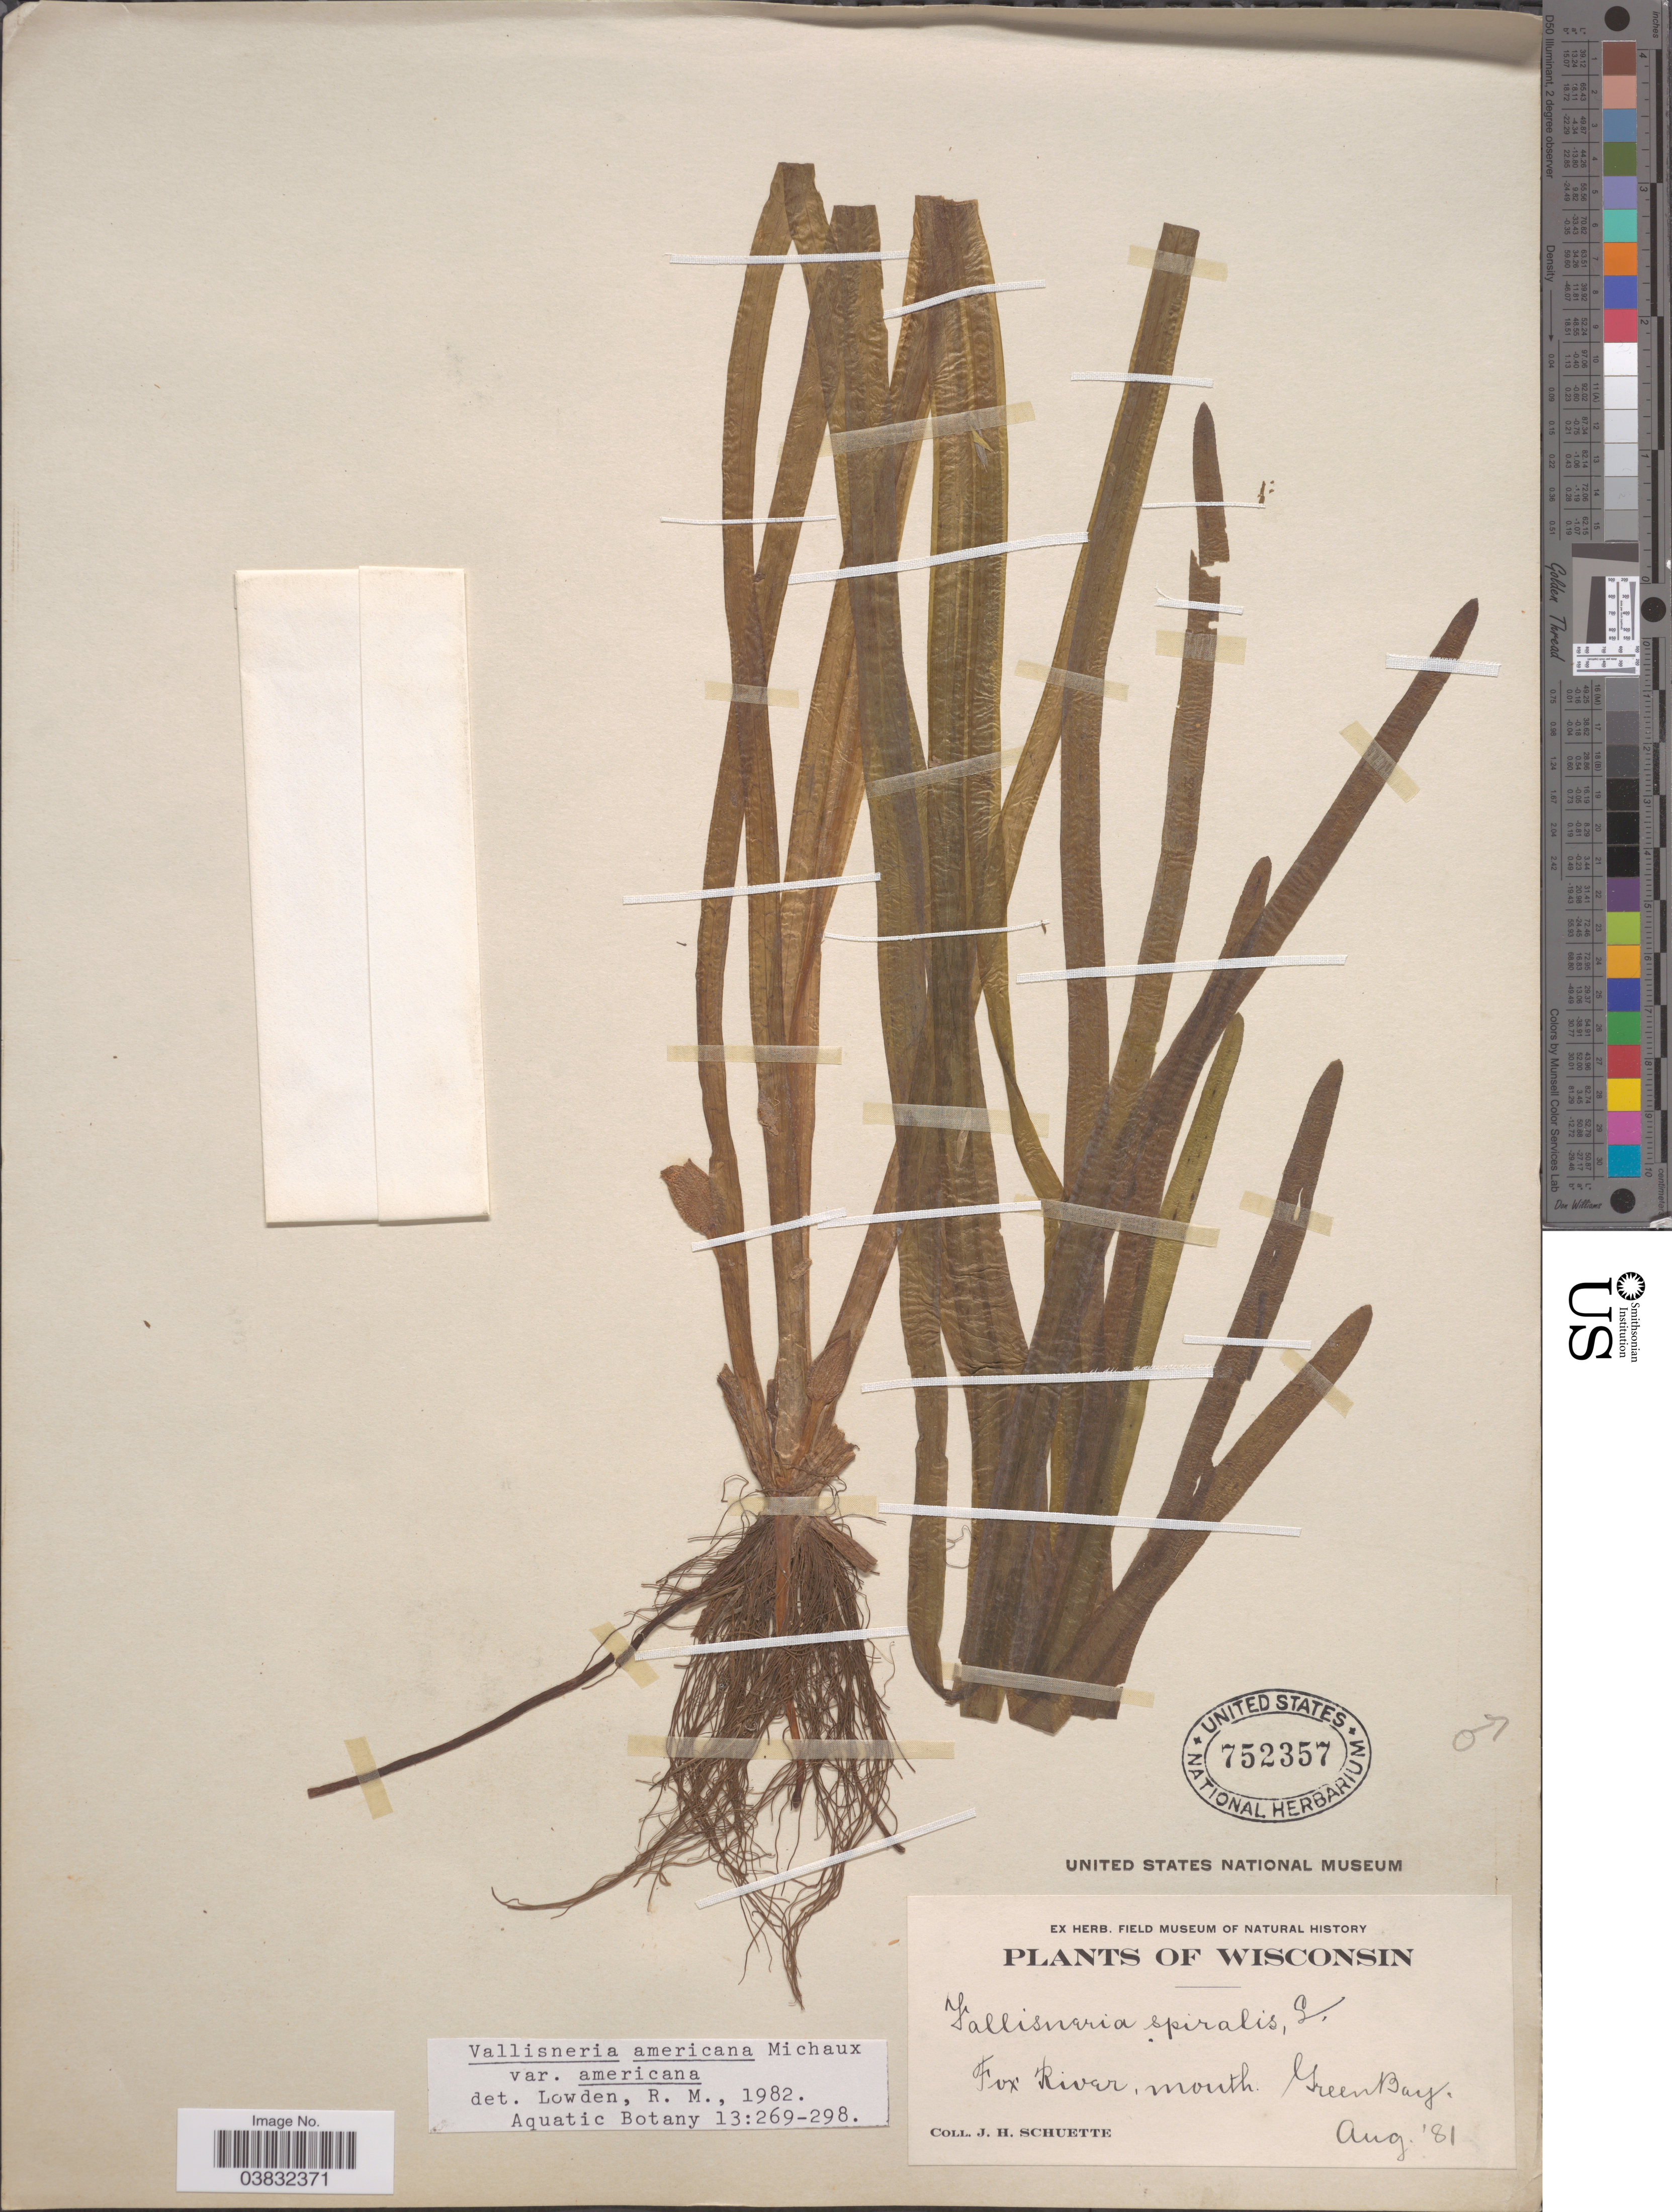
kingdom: Plantae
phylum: Tracheophyta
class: Liliopsida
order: Alismatales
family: Hydrocharitaceae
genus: Vallisneria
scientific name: Vallisneria americana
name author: Michx.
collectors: J. H. Schuette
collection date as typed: Transcribed d/m/y: /8/81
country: United States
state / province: Wisconsin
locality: Fox River, mouth Green Bay.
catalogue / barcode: US 752357